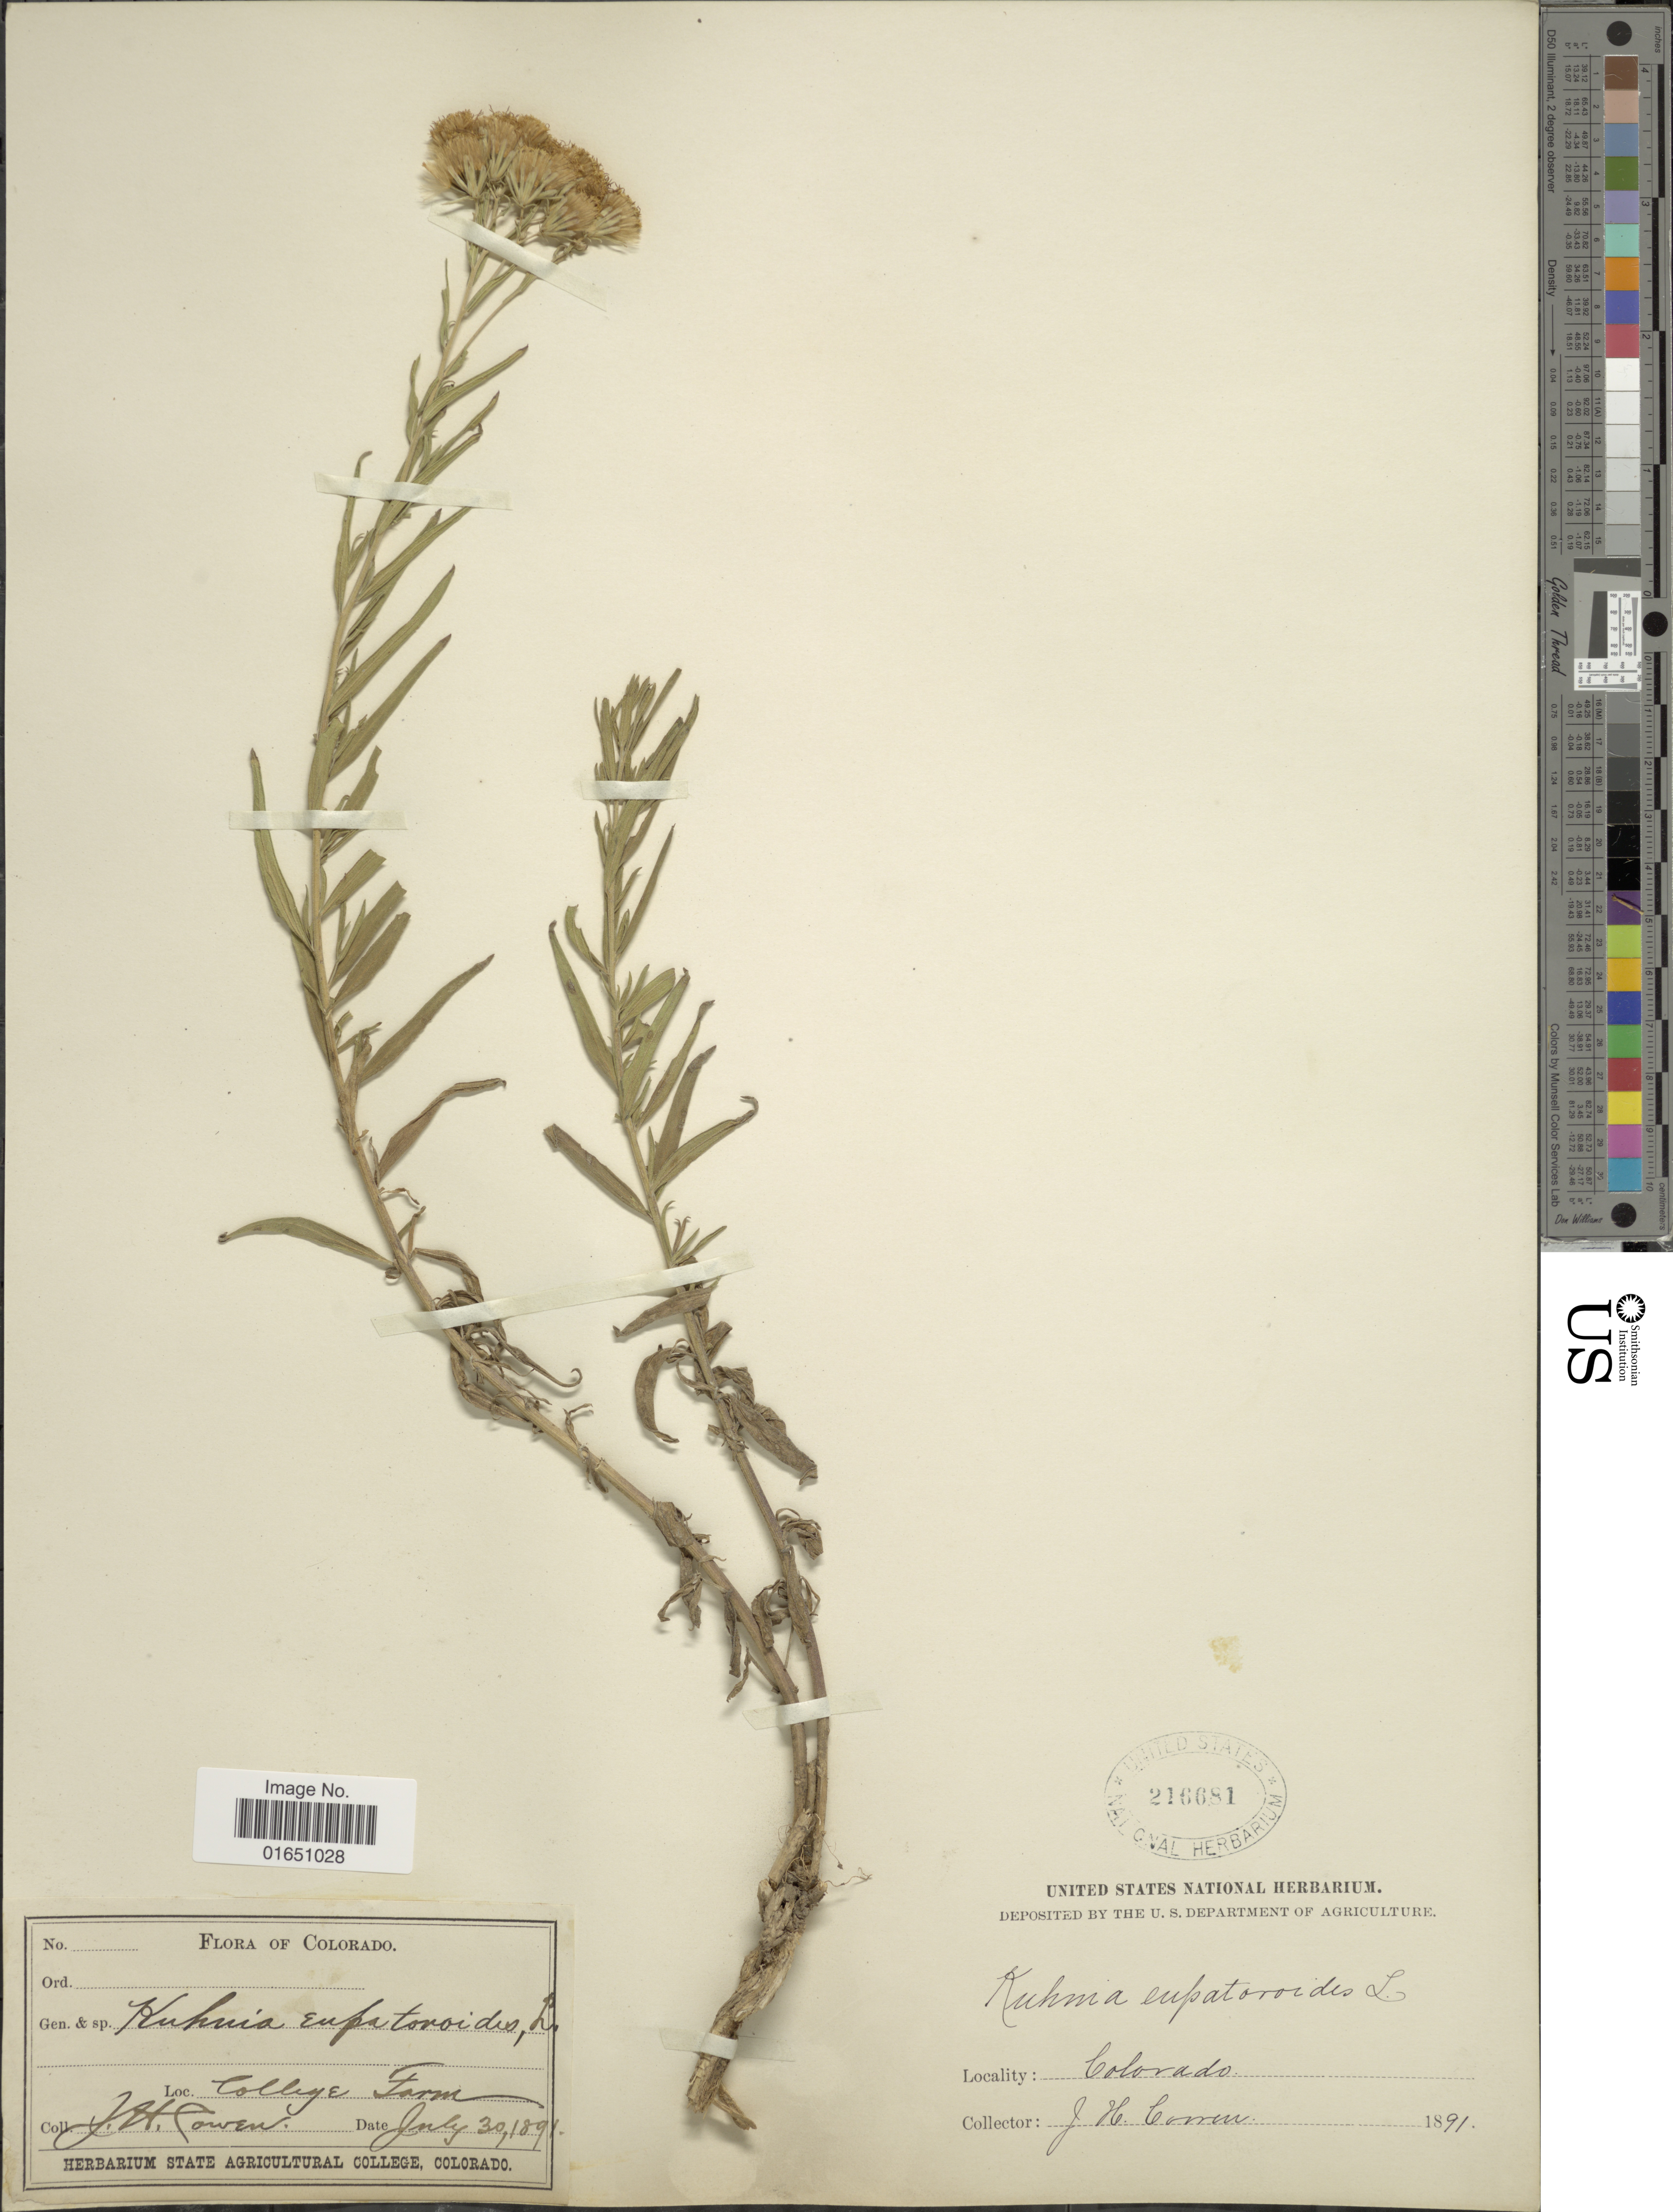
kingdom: Plantae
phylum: Tracheophyta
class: Magnoliopsida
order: Asterales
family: Asteraceae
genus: Brickellia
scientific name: Brickellia eupatorioides var. corymbulosa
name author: (Torr. & A. Gray) Shinners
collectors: J. H. Cowen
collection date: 1891-07-30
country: United States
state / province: Colorado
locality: College Farm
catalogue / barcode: US 216681